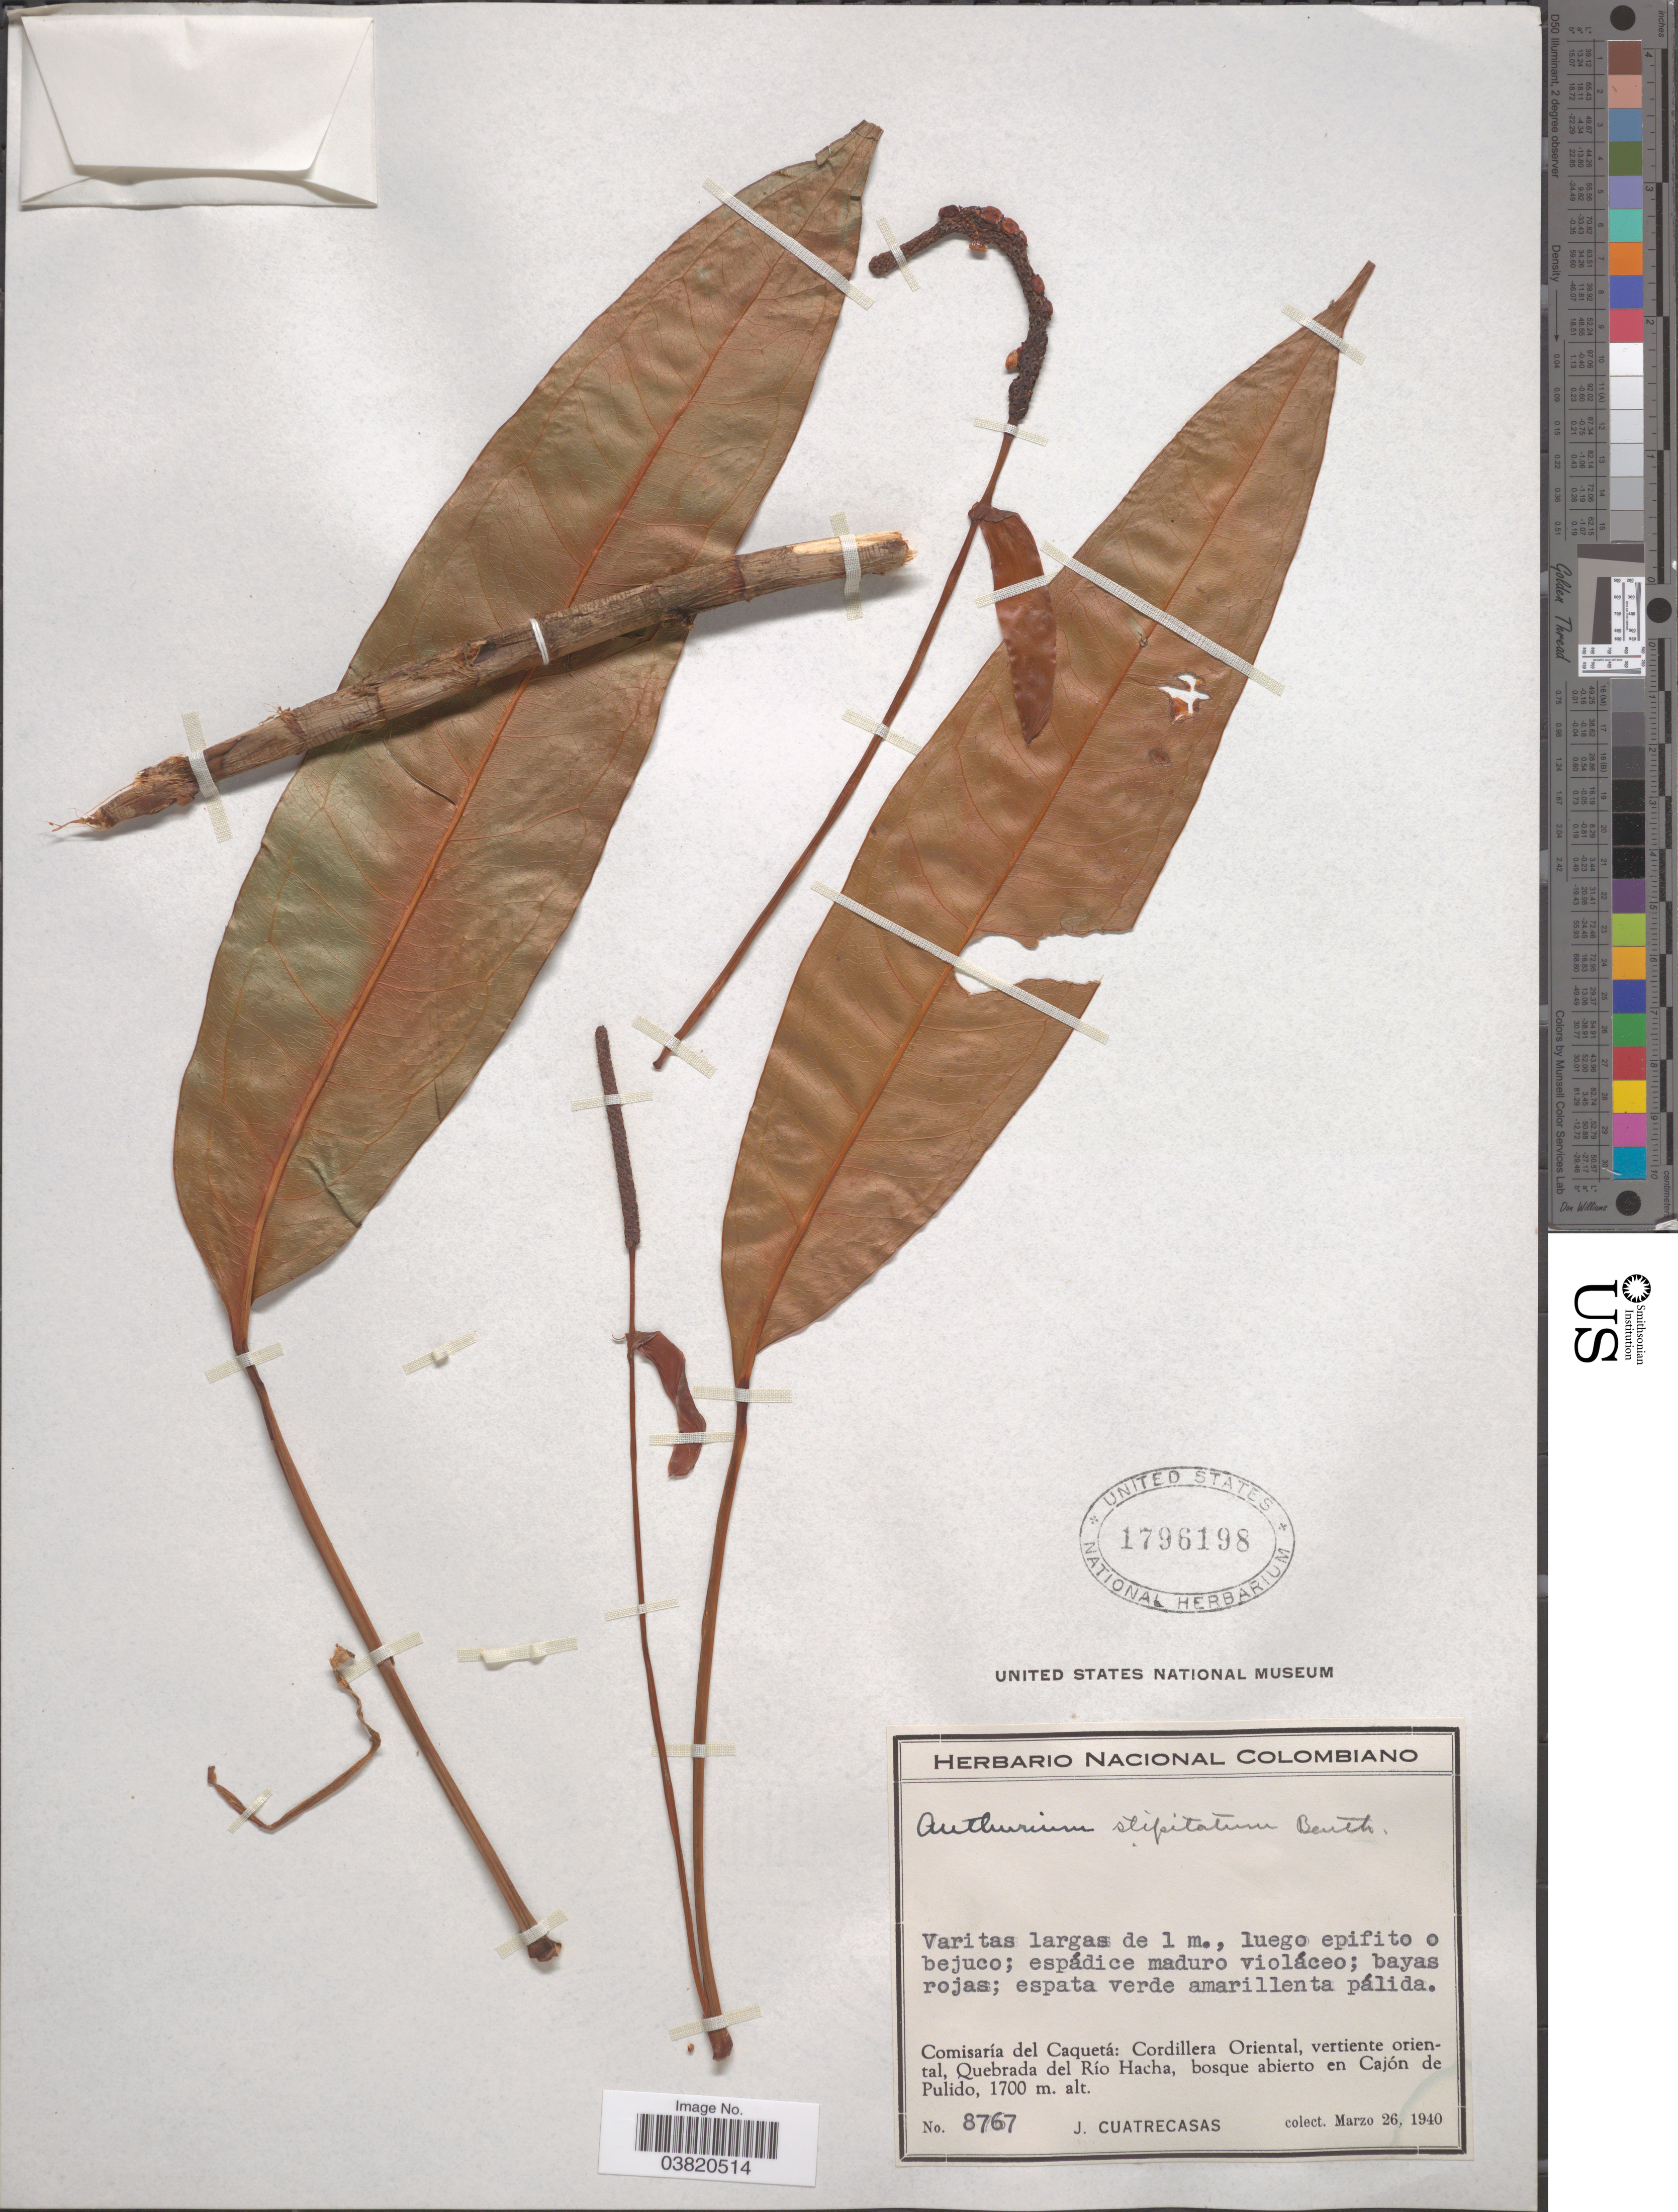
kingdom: Plantae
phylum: Tracheophyta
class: Liliopsida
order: Alismatales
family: Araceae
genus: Anthurium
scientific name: Anthurium stipitatum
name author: Benth.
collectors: J. Cuatrecasas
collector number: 8767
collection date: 1940-03-26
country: Colombia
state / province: Caquetá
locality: Comisaría del Caquetá: Cordillera Oriental, vertiente oriental, Quebrada del Río Hacha, bosque abierto en Cajón de Pulido.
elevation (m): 1700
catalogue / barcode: US 1796198